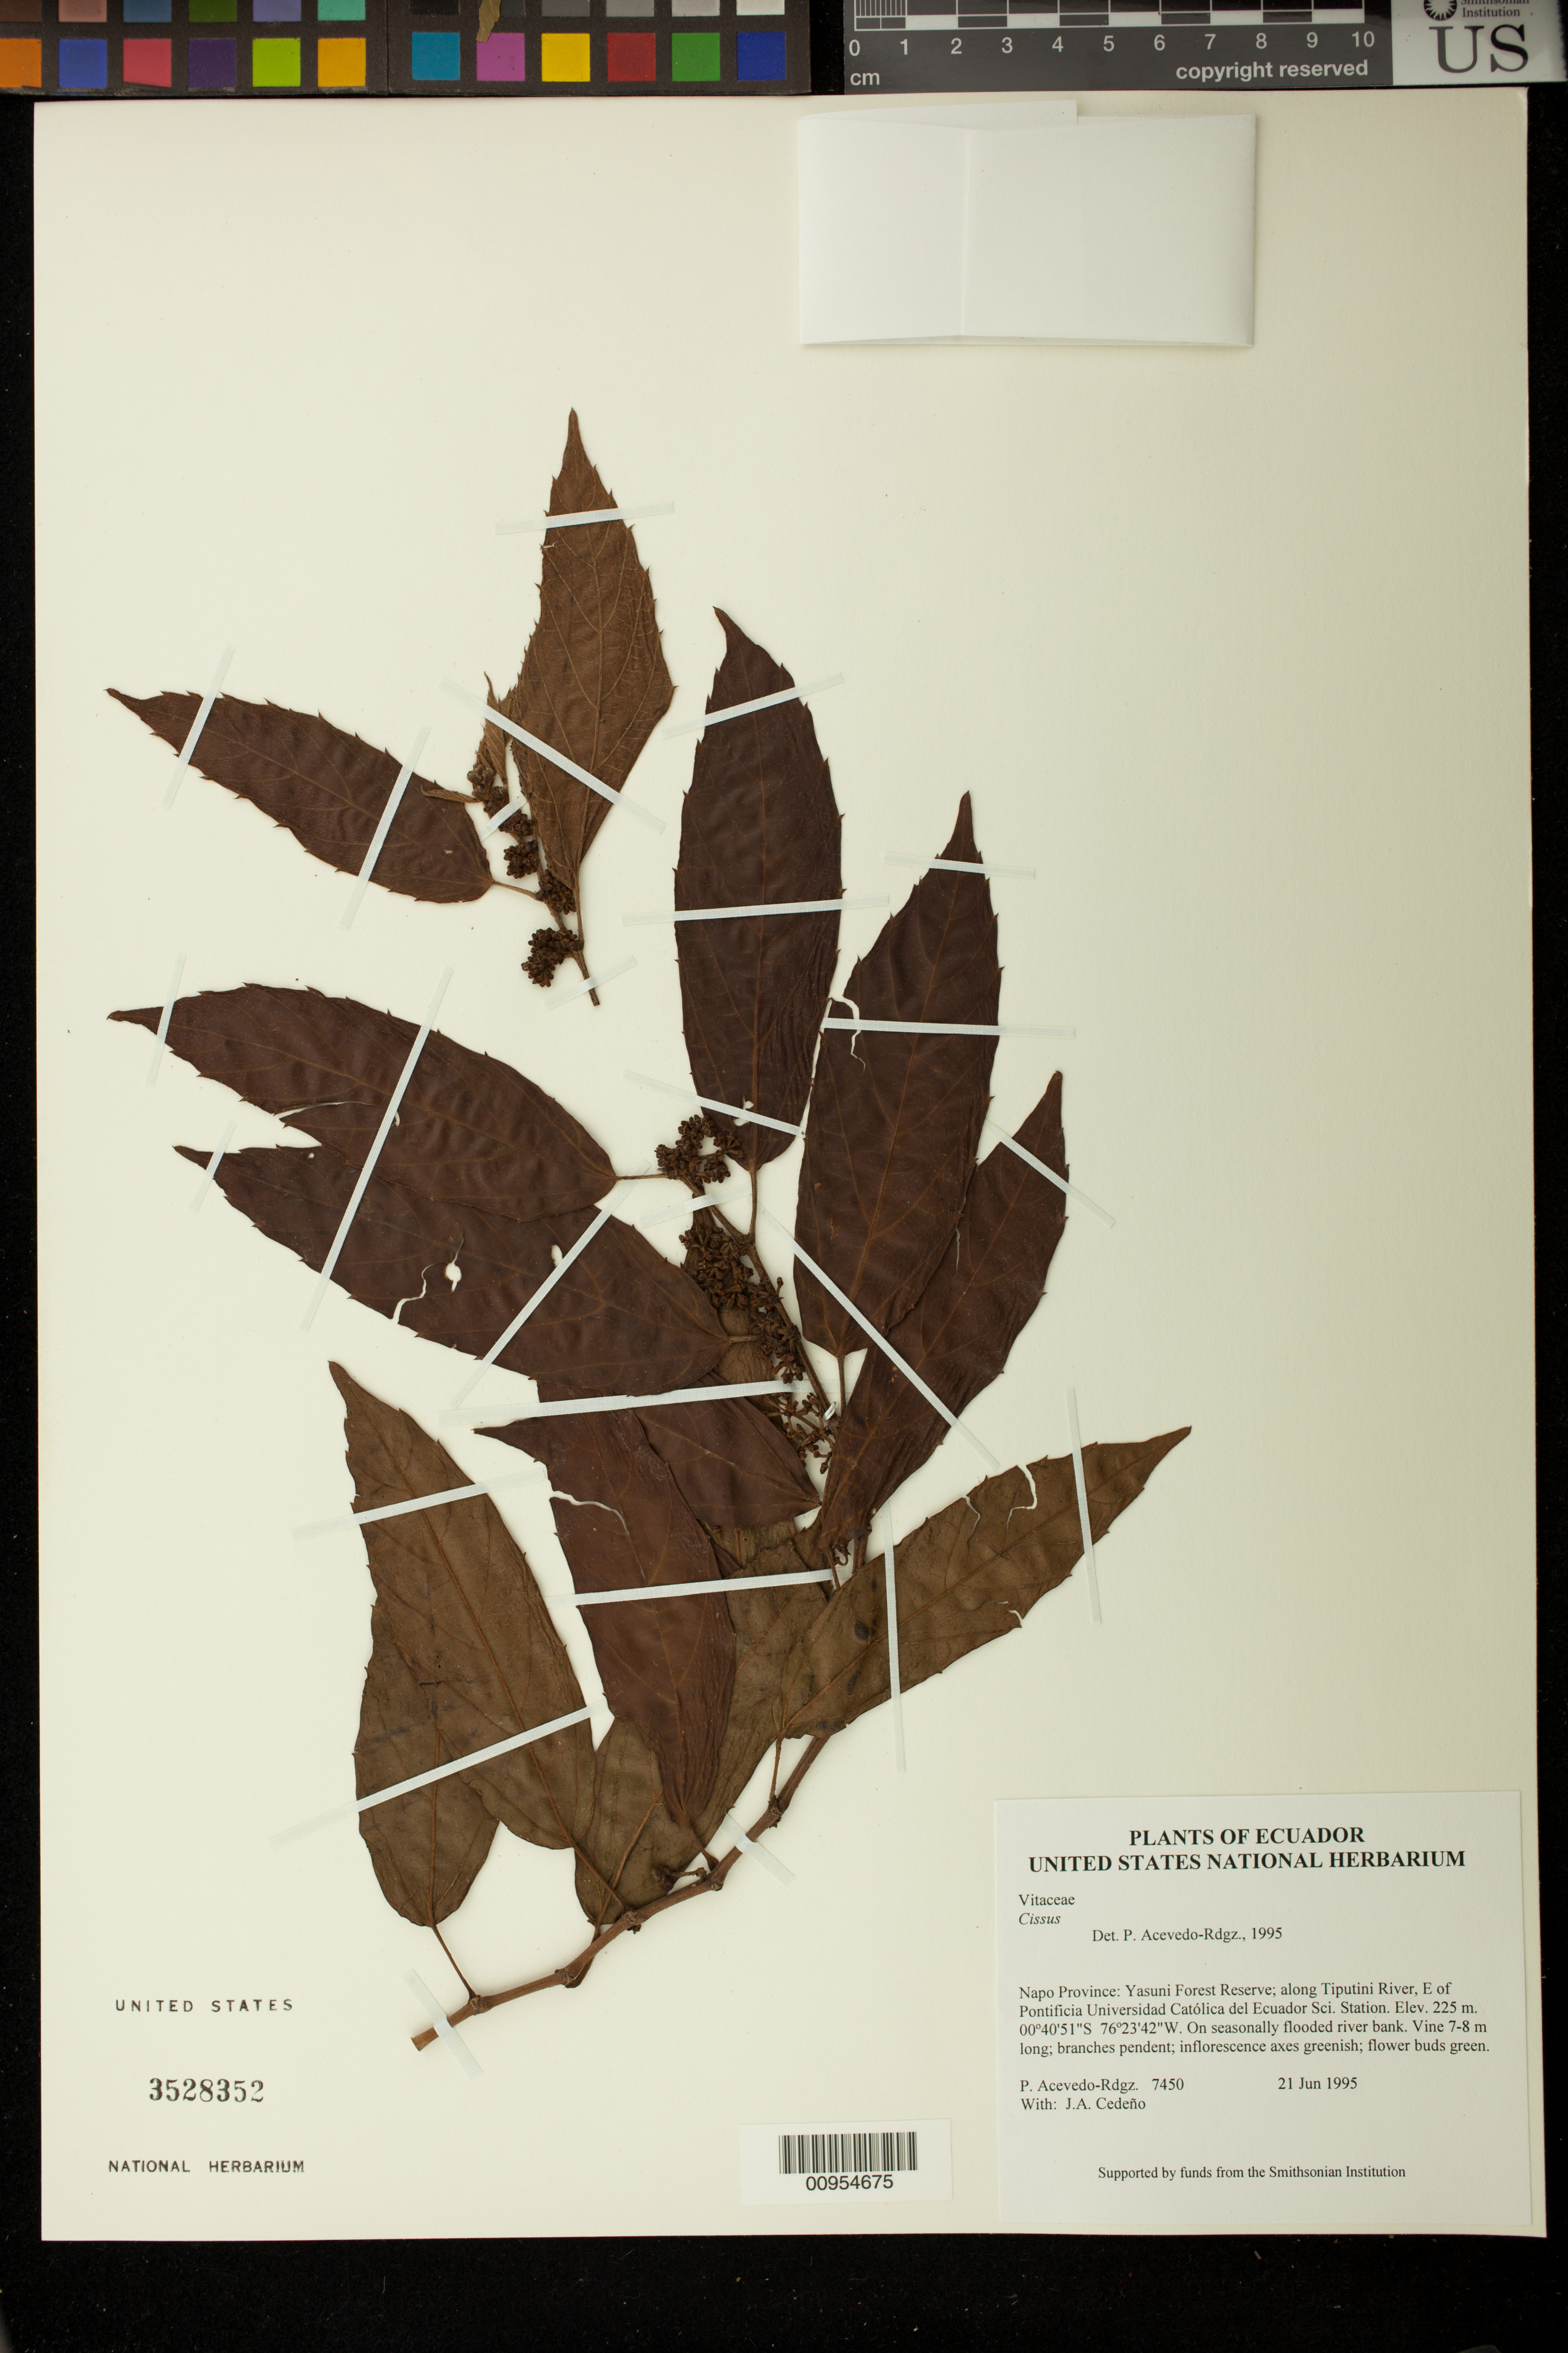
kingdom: Plantae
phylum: Tracheophyta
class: Magnoliopsida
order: Vitales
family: Vitaceae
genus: Cissus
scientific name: Cissus sp.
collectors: P. Acevedo-Rodr. & J. A. Cedeño M.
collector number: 7450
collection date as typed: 21 Jun 1995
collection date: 1995-06-21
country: Ecuador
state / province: Napo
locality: Napo Province: Yasuni Forest Reserve; along Tiputini River, E of Pontificia Universidad Católica del Ecuador Sci. Station.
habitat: On seasonally flooded river bank.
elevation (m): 225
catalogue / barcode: US 3528352